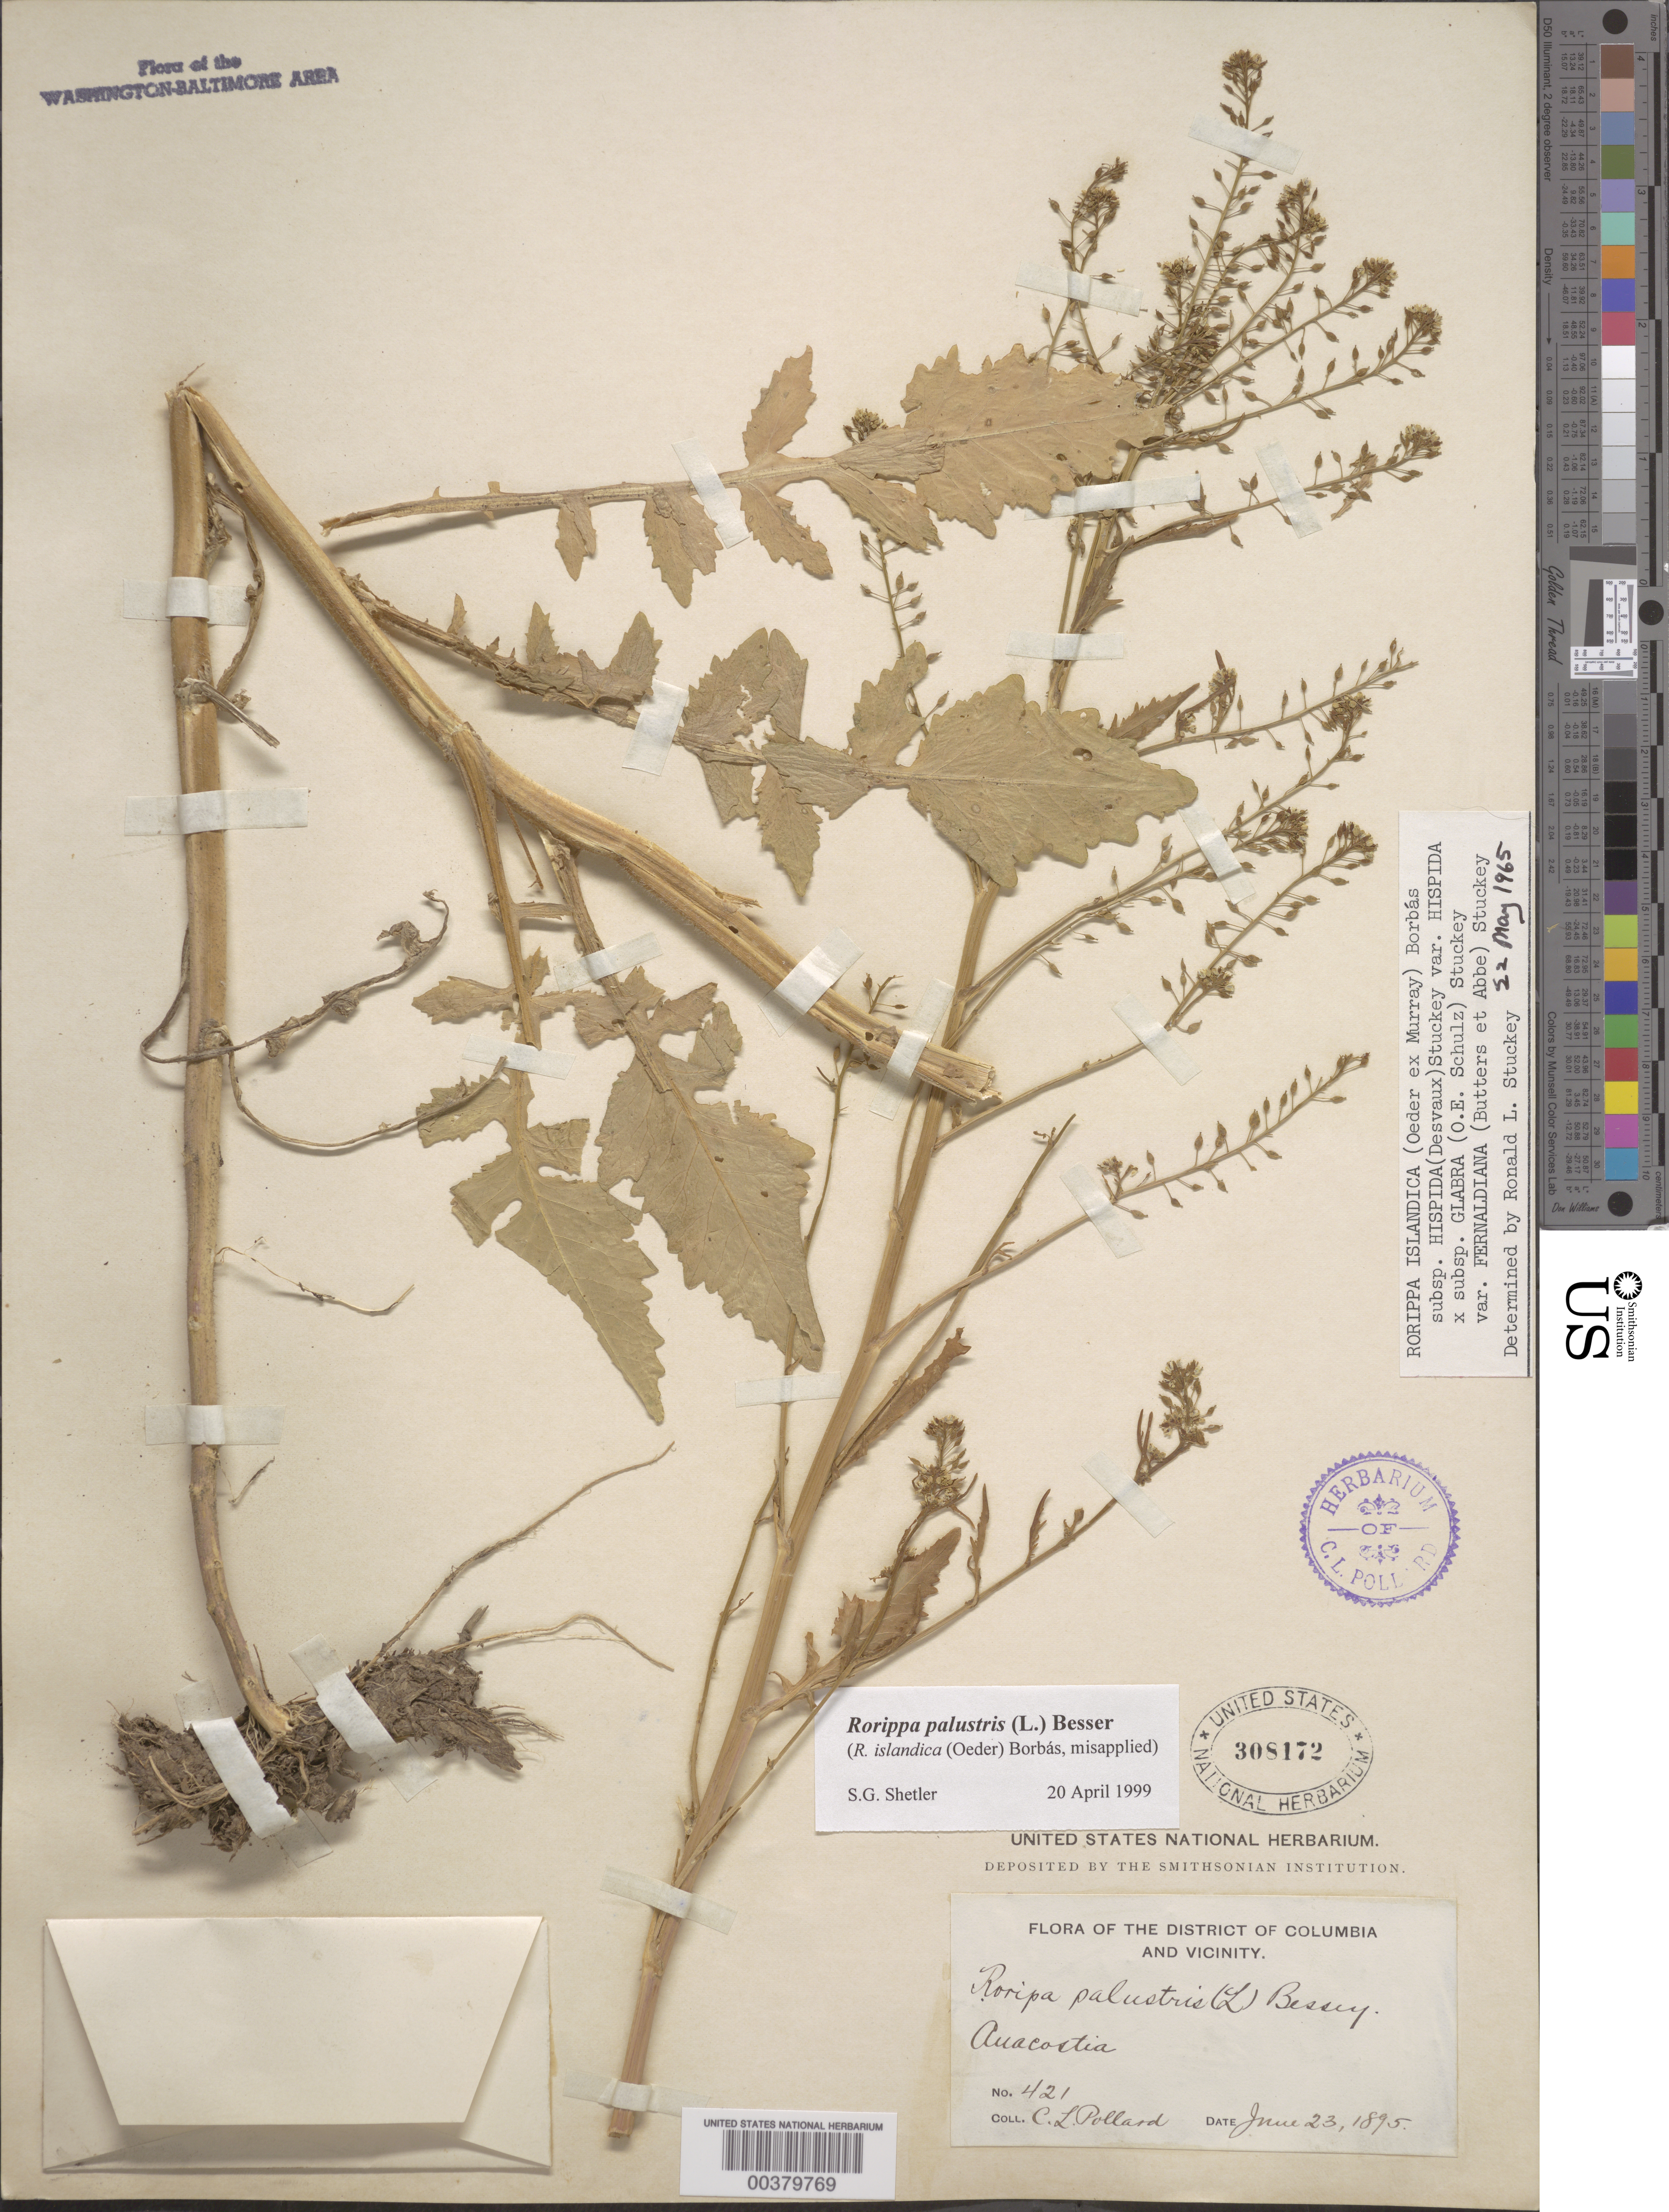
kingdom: Plantae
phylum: Tracheophyta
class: Magnoliopsida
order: Brassicales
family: Brassicaceae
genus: Rorippa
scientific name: Rorippa palustris var. fernaldiana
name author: (Butters & Abbe) Stuckey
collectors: C. L. Pollard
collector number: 421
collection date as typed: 23 Jun 1895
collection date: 1895-06-23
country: United States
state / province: District of Columbia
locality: Eastern Branch, above Anacostia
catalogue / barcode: US 308172